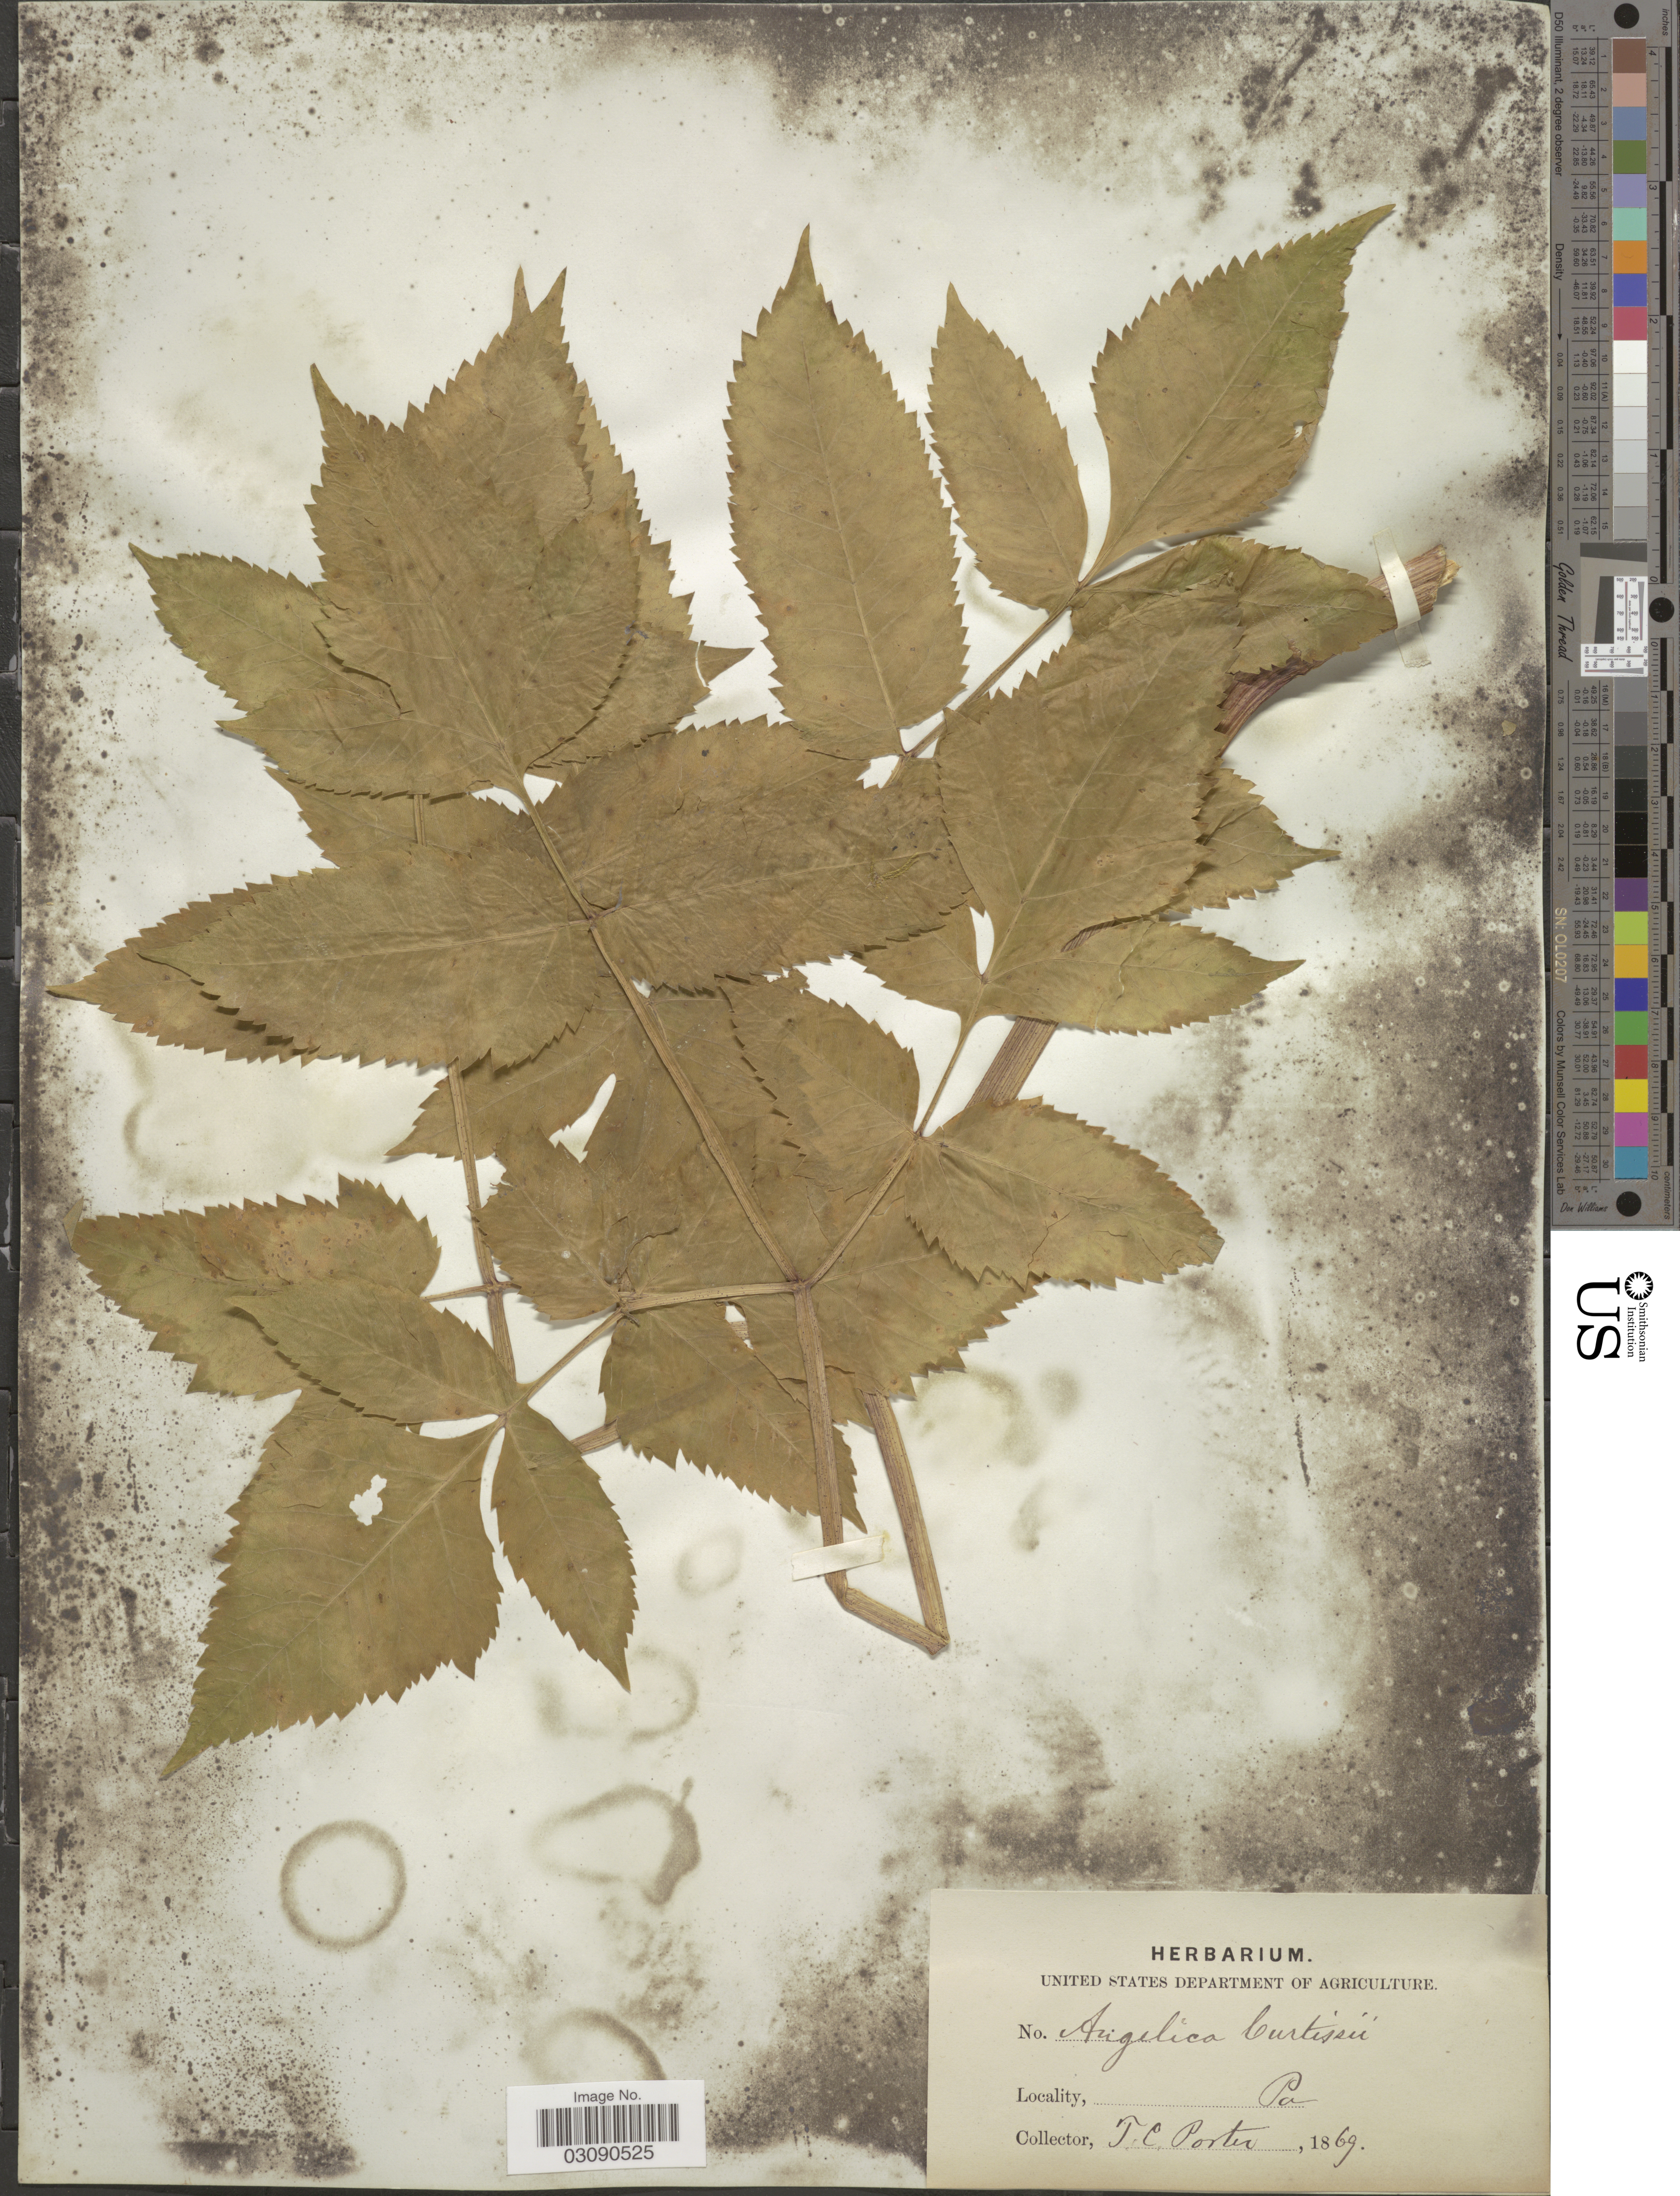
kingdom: Plantae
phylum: Tracheophyta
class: Magnoliopsida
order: Apiales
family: Apiaceae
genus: Angelica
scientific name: Angelica triquinata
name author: Michx.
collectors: T. Porter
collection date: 1869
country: United States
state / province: Pennsylvania